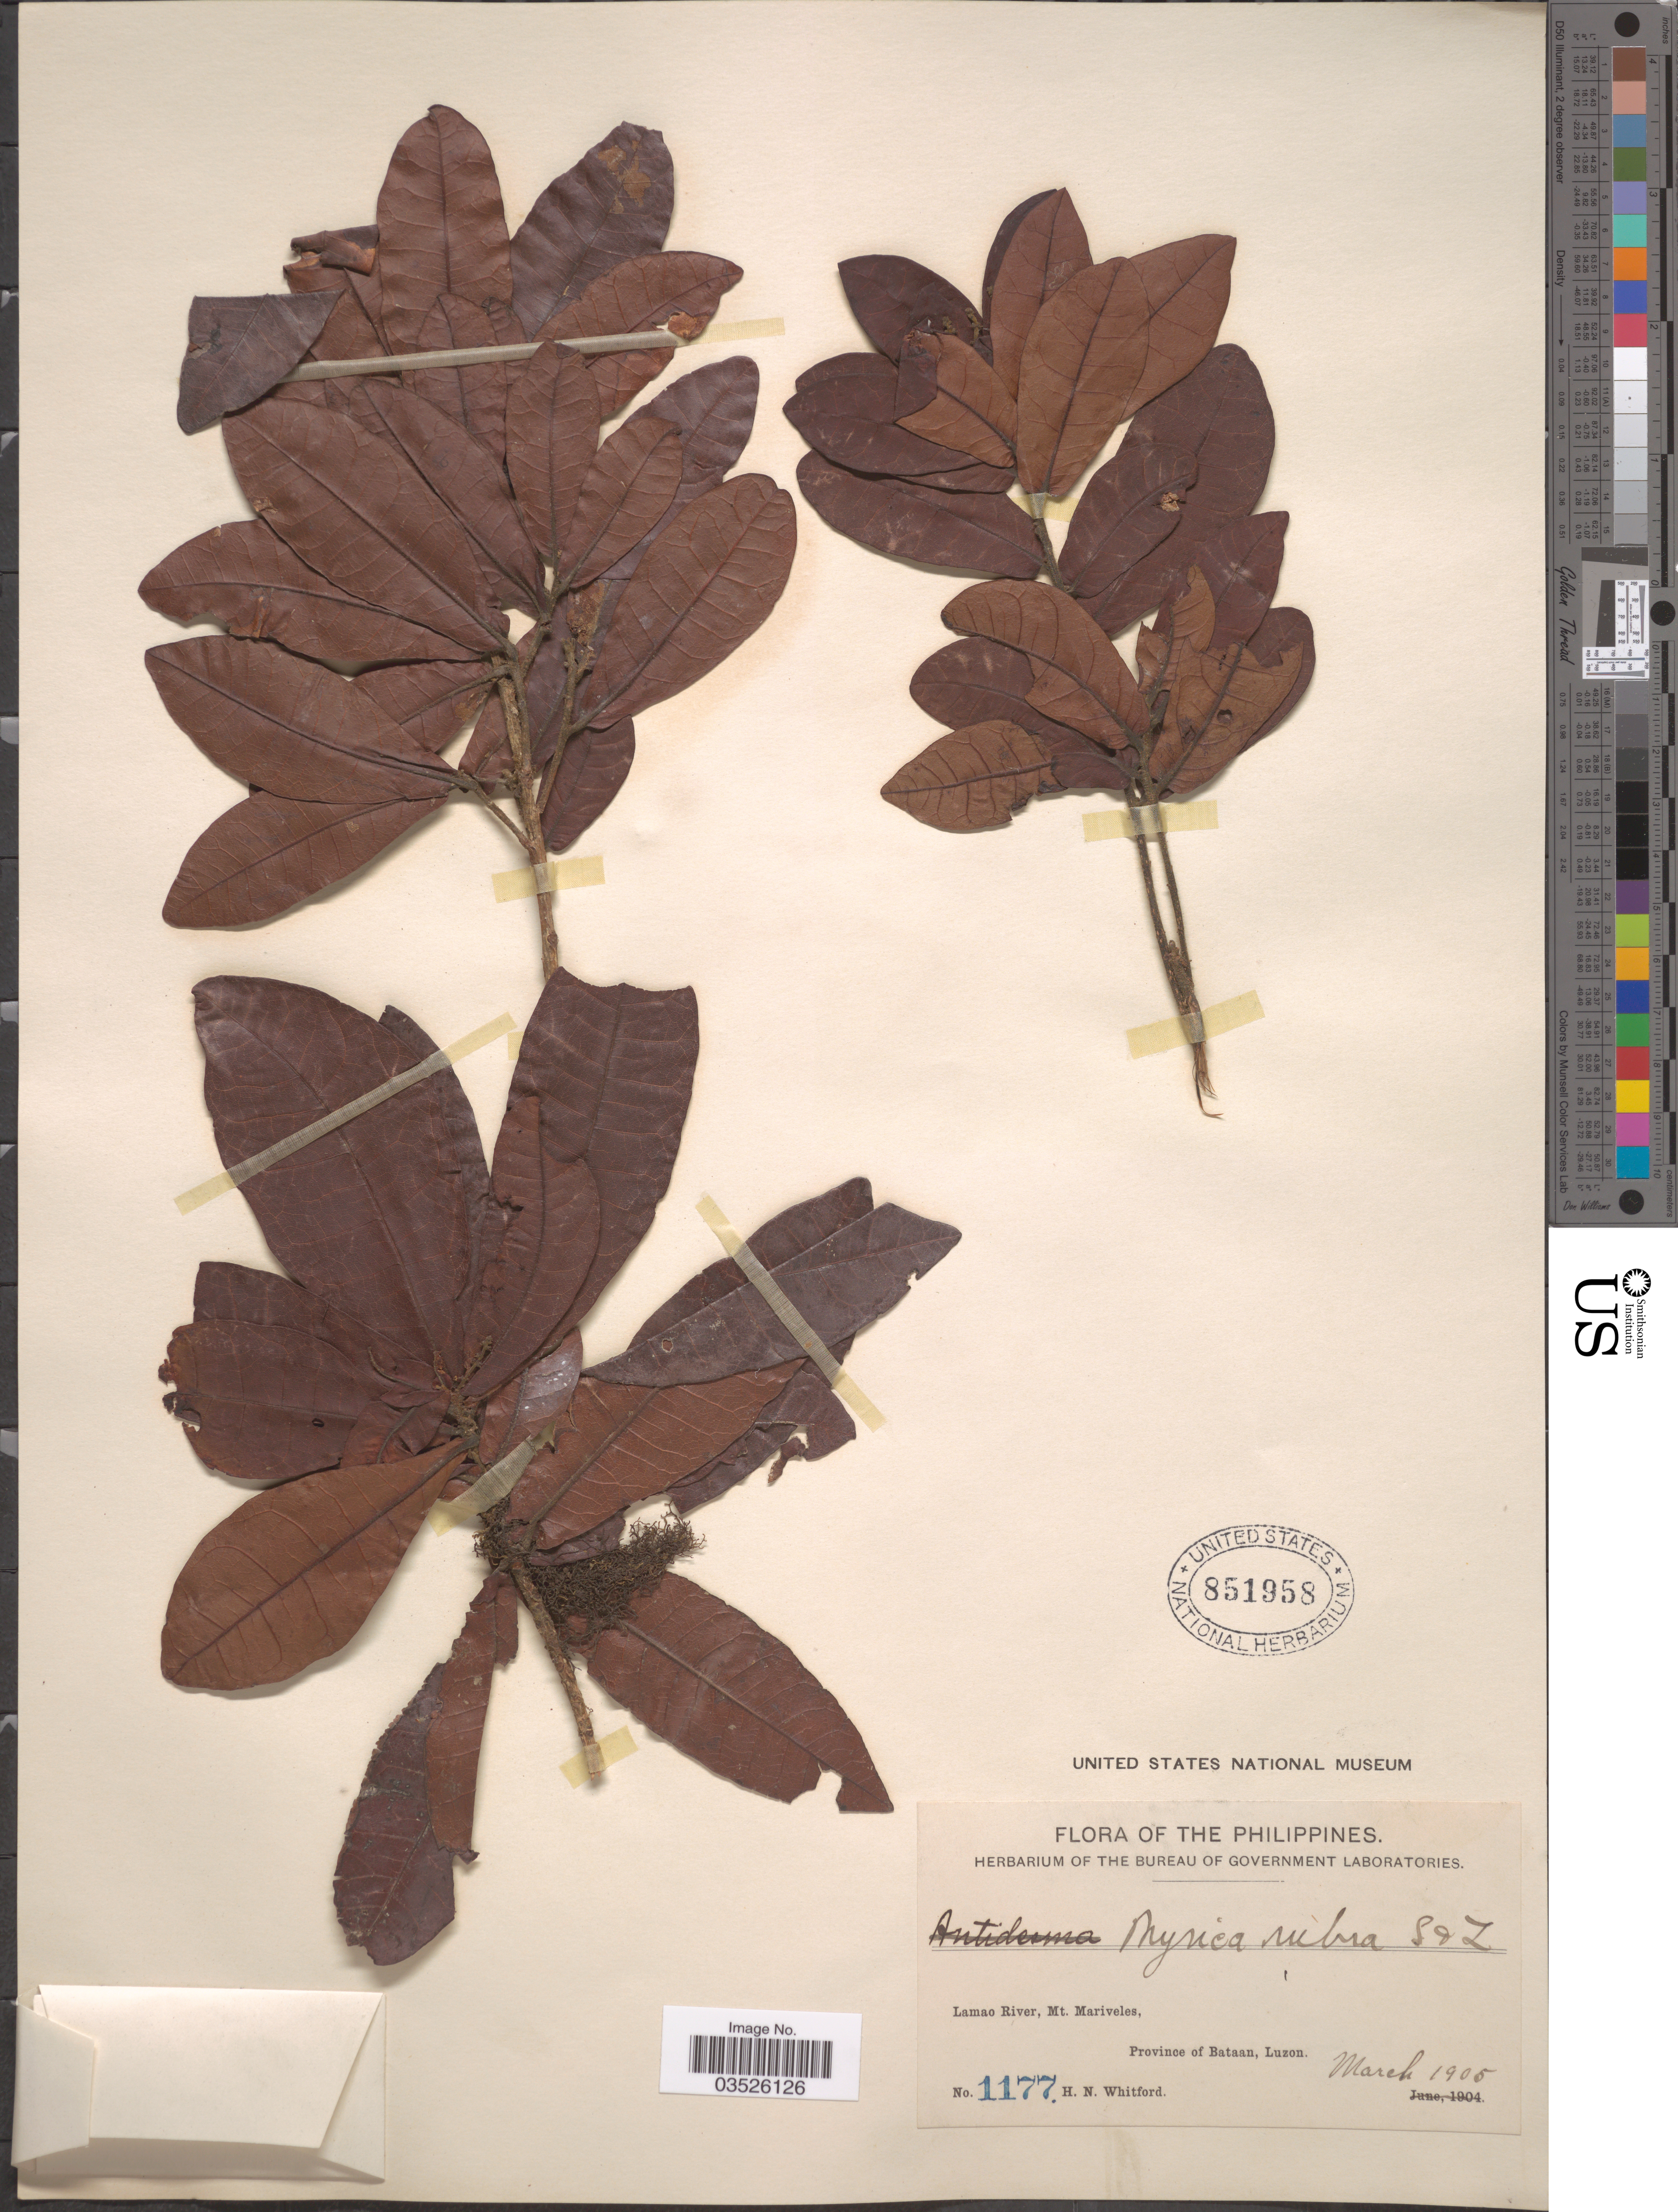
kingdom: Plantae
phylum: Tracheophyta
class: Magnoliopsida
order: Fagales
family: Myricaceae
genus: Morella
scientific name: Morella esculenta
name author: (Buch.-Ham. ex D. Don) I.M. Turner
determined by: Strong, Mark T., (BOT), Smithsonian Institution - National Museum of Natural History (UNITED STATES)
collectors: H. N. Whitford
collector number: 1177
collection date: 1905-03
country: Philippines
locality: Lamao River, Mt. Mariveles, Province of Bataan, Luzon.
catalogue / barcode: US 851958